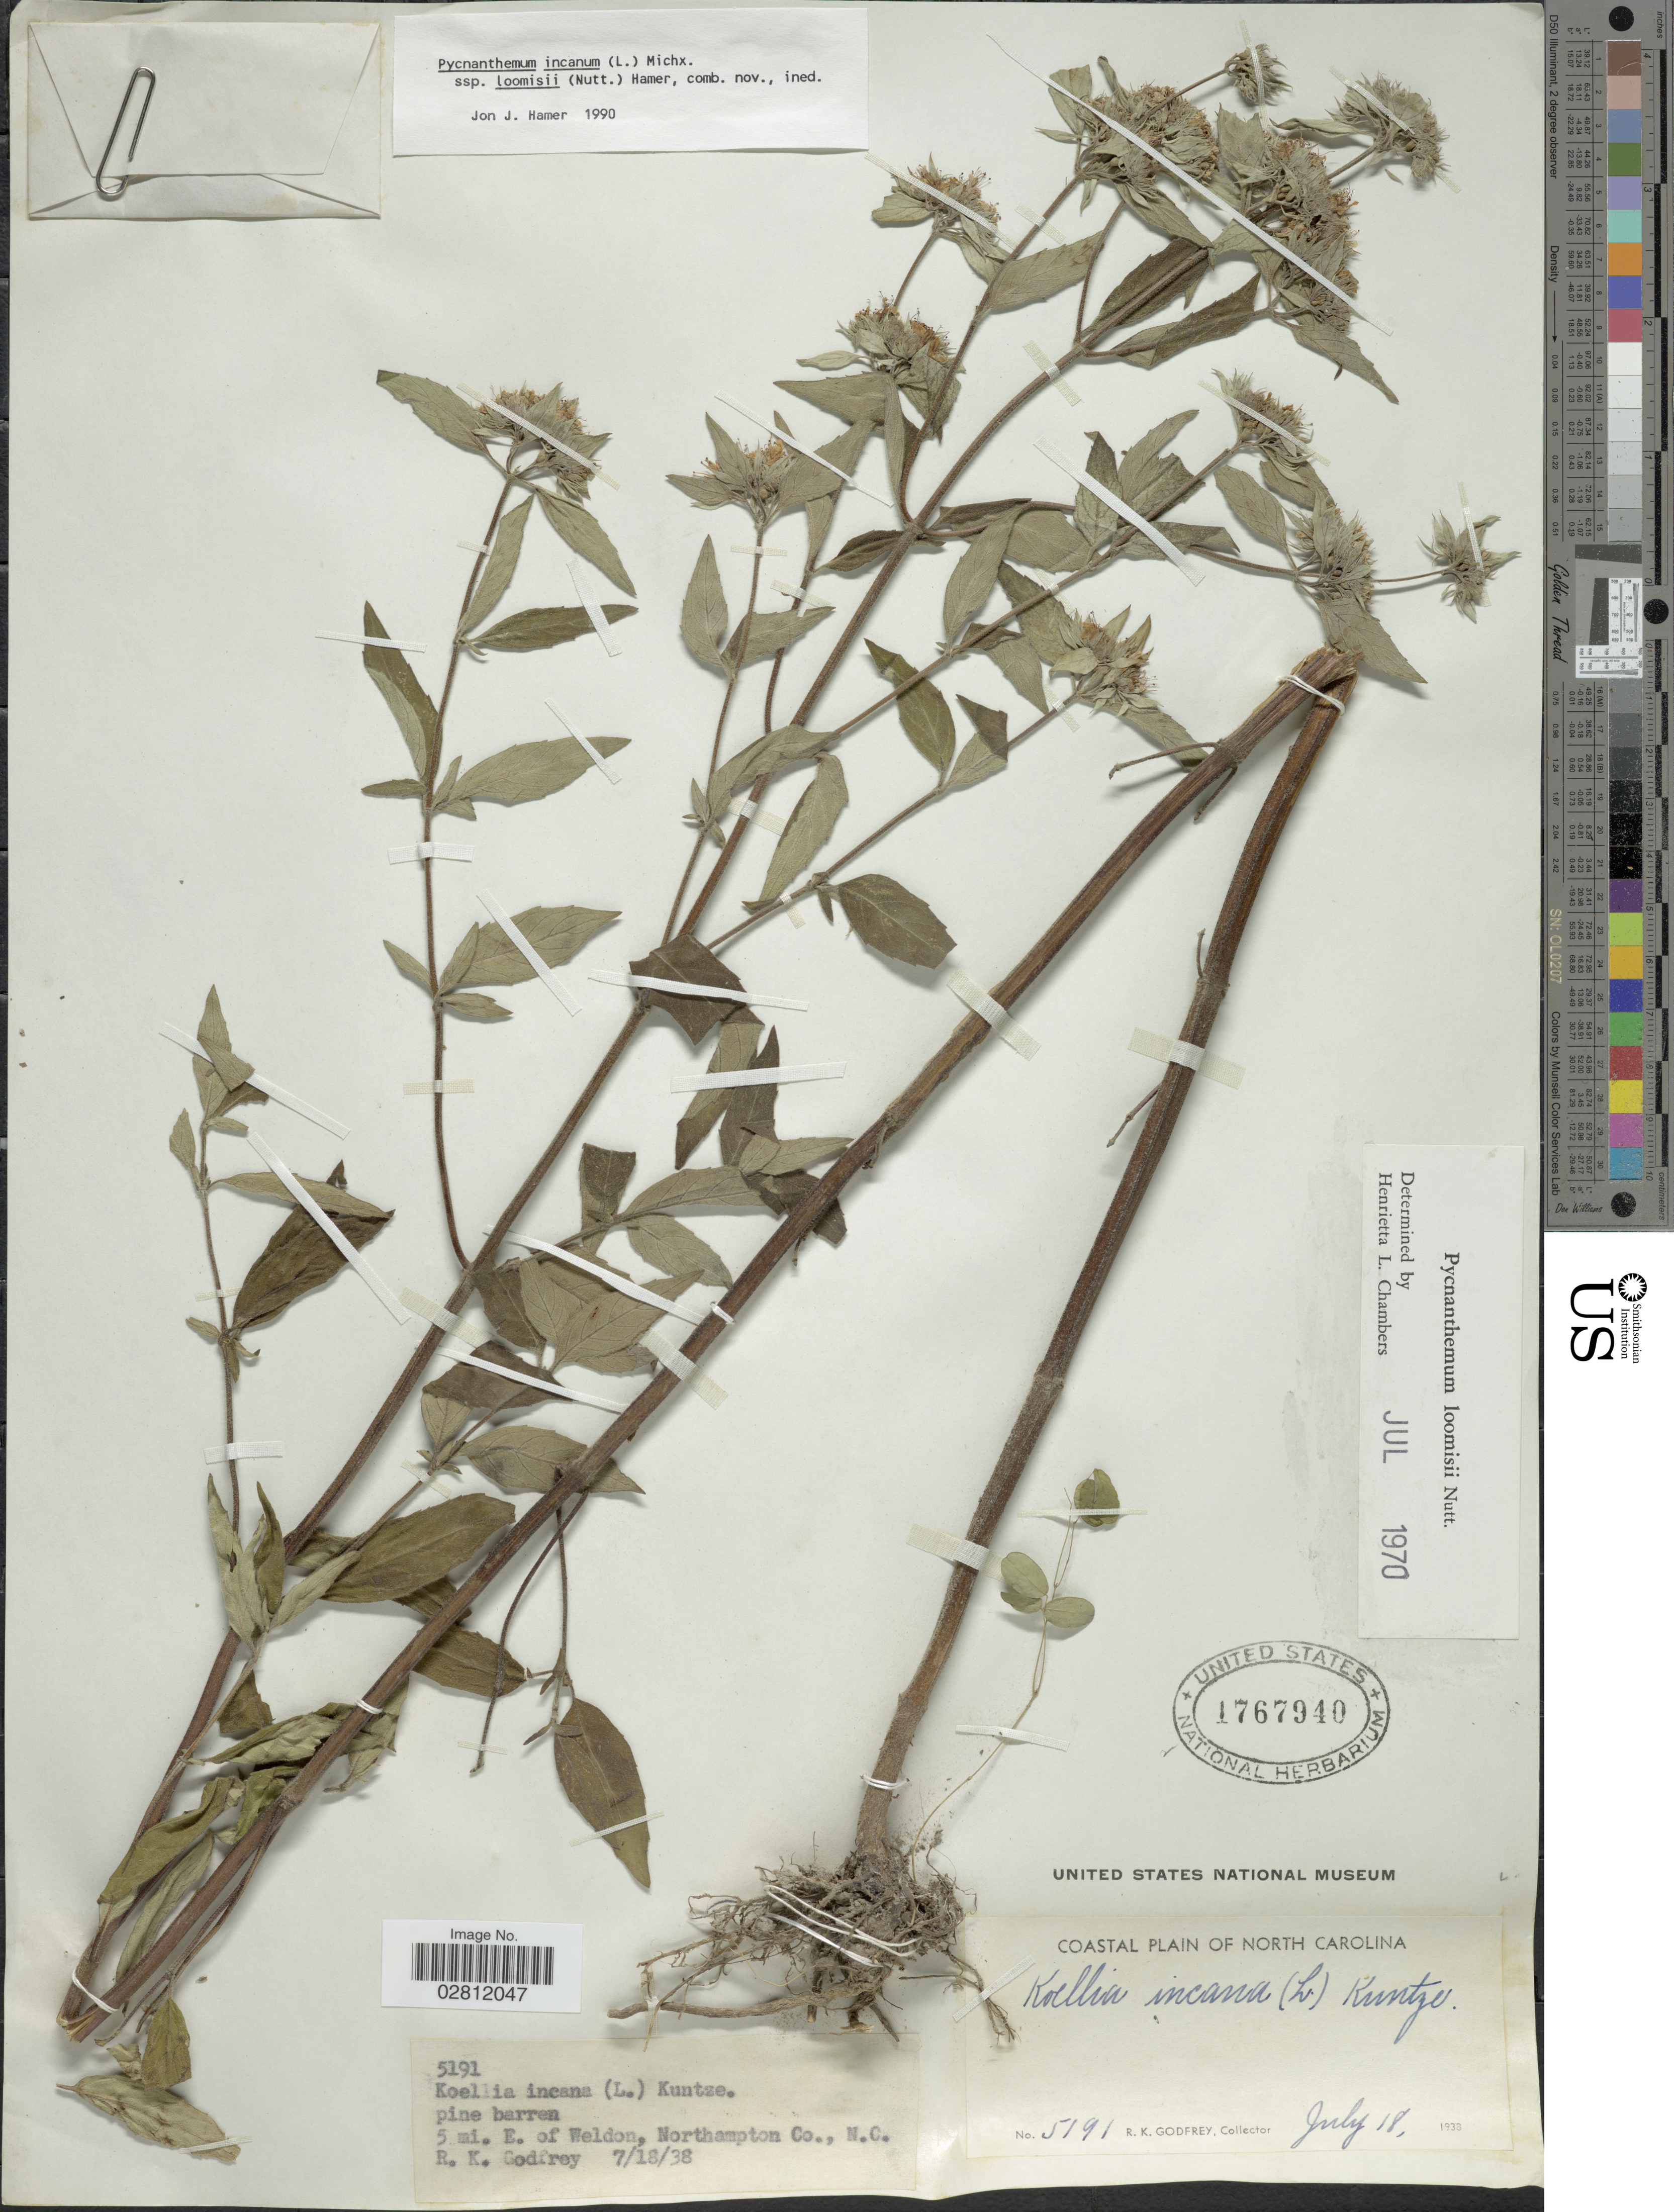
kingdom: Plantae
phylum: Tracheophyta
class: Magnoliopsida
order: Lamiales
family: Lamiaceae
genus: Pycnanthemum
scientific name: Pycnanthemum incanum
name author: (L.) Michx.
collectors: R. K. Godfrey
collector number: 5191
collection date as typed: Transcribed d/m/y: 18/7/38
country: United States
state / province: North Carolina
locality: Coastal Plain of North Carolina. 5 mi. E. of Weldon, Northampton Co.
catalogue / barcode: US 1767940